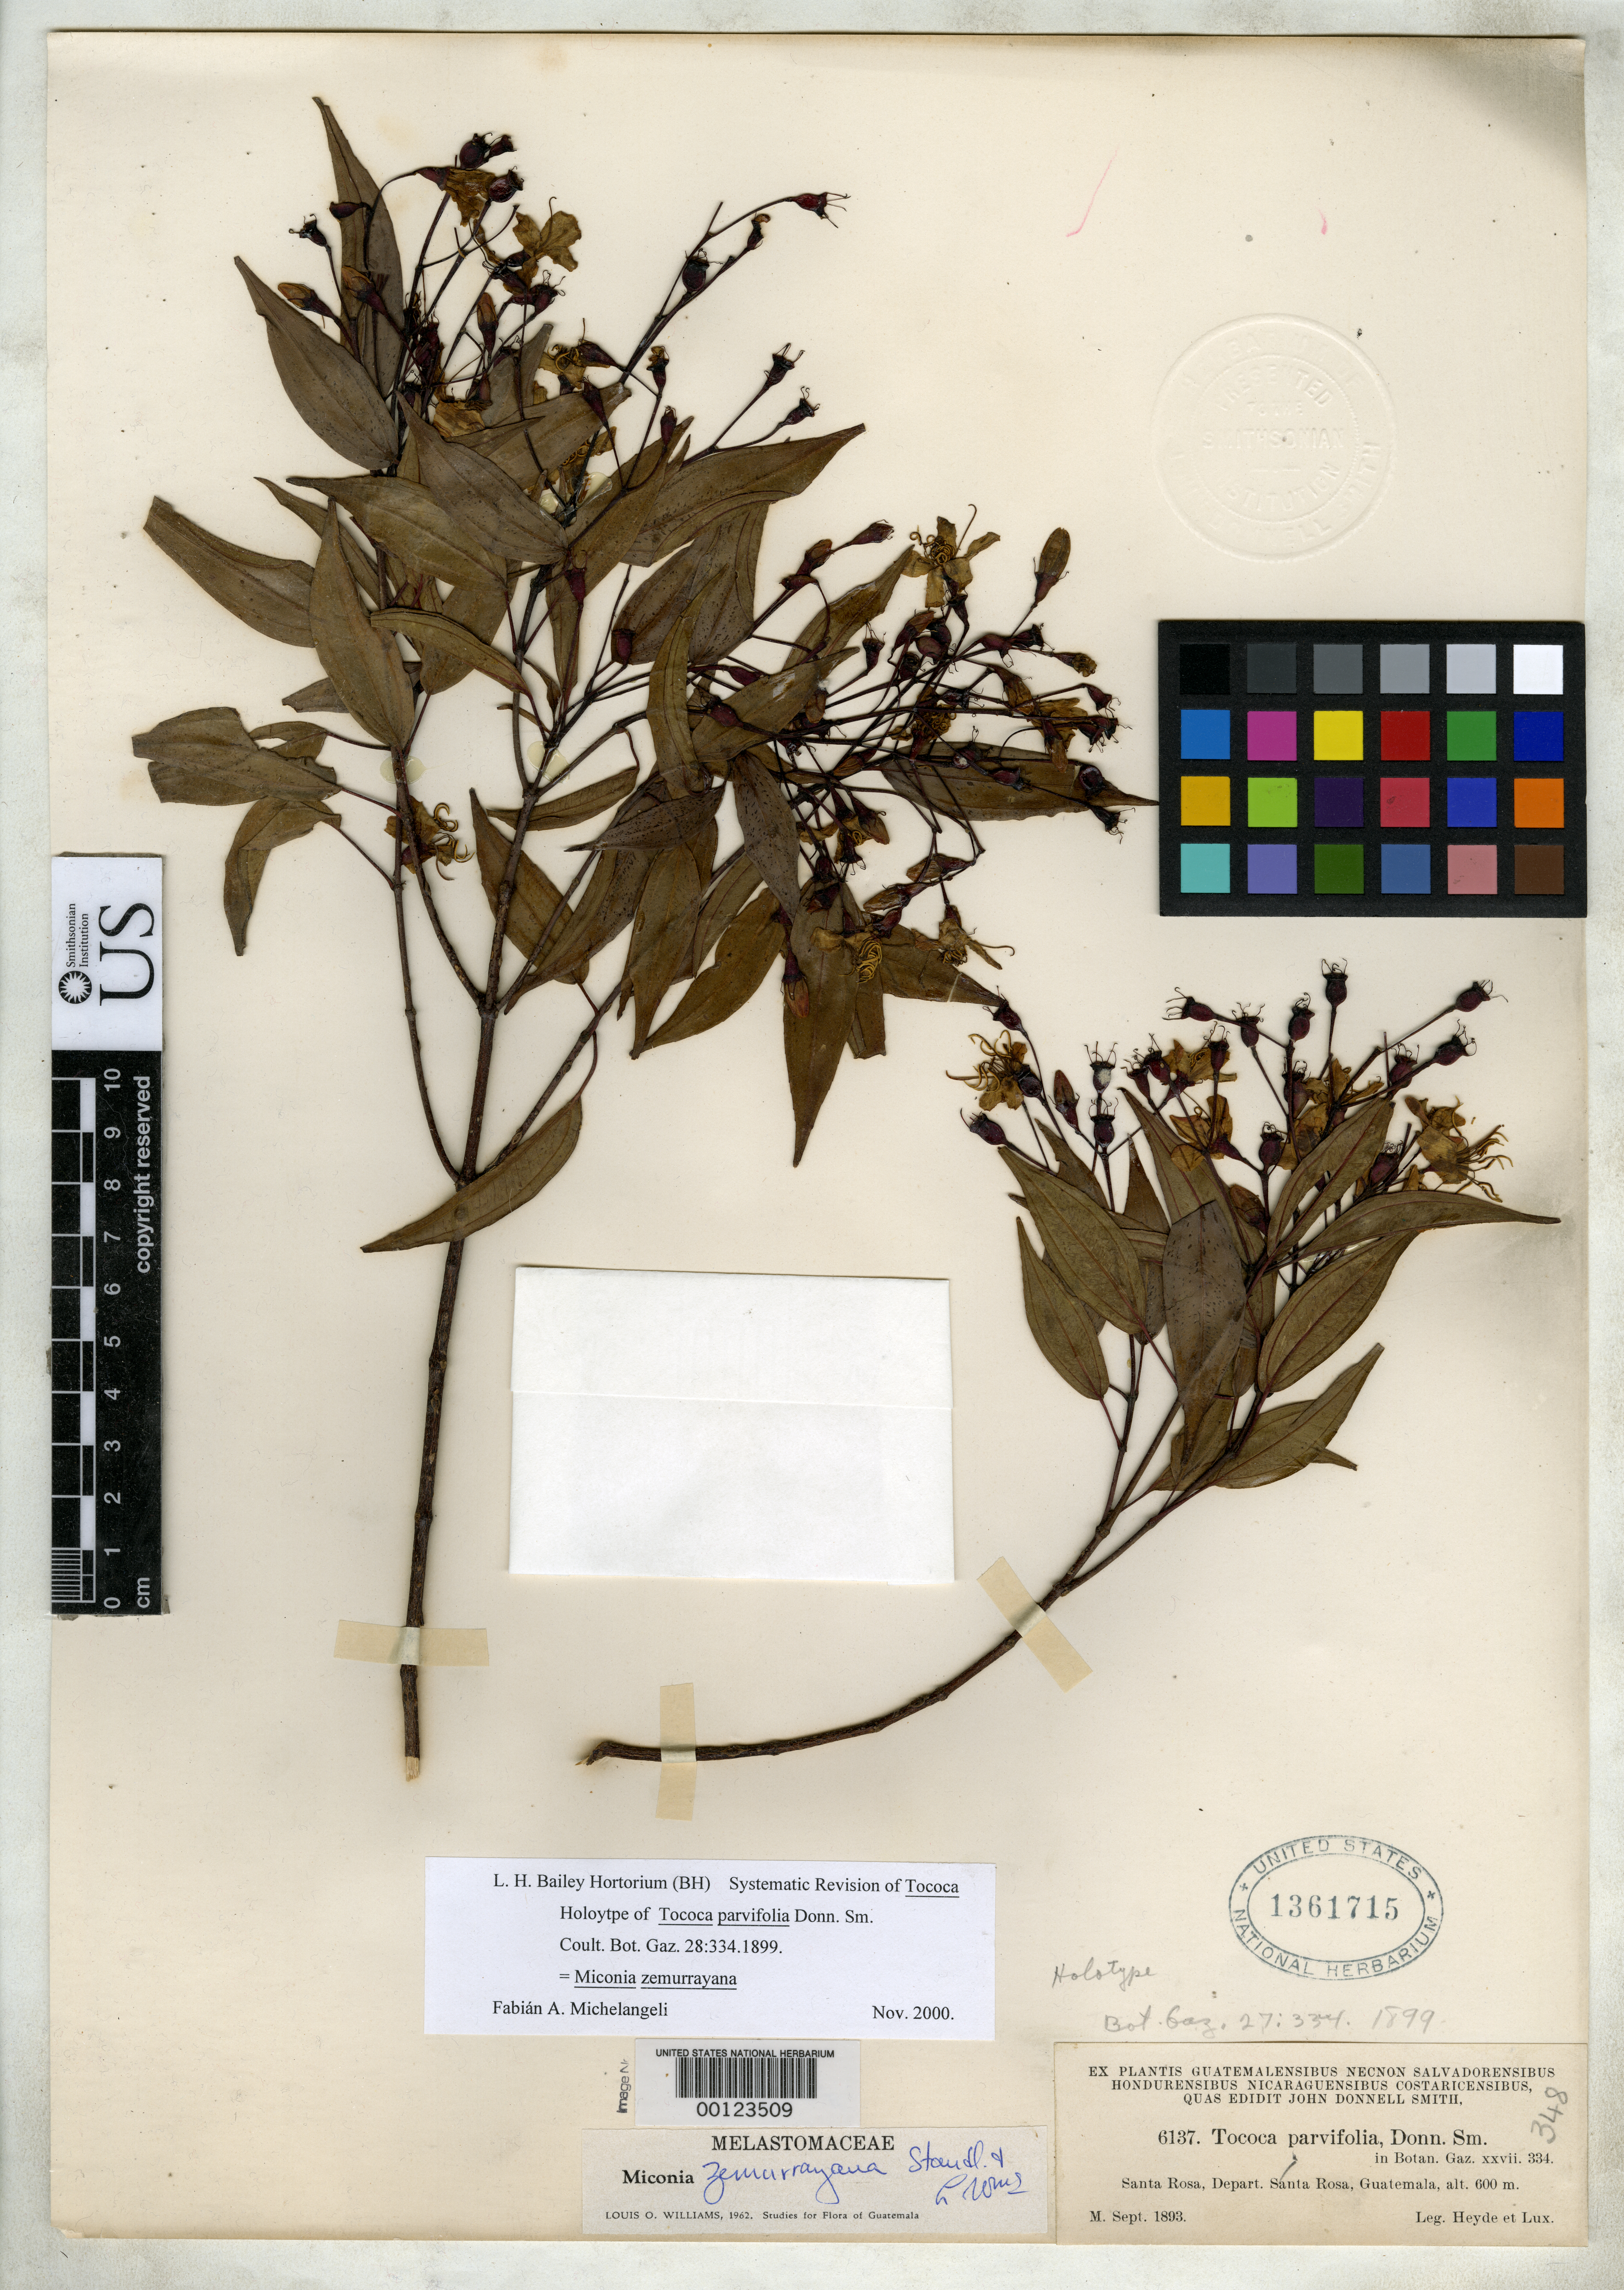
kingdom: Plantae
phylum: Tracheophyta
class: Magnoliopsida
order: Myrtales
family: Melastomataceae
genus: Tococa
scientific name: Tococa parvifolia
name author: Donn. Sm.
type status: Holotype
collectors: E. T. Heyde & E. Lux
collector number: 6137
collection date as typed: Sep 1893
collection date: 1893-09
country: Guatemala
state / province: Santa Rosa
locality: Santa Rosa.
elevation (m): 600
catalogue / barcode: US 1361715